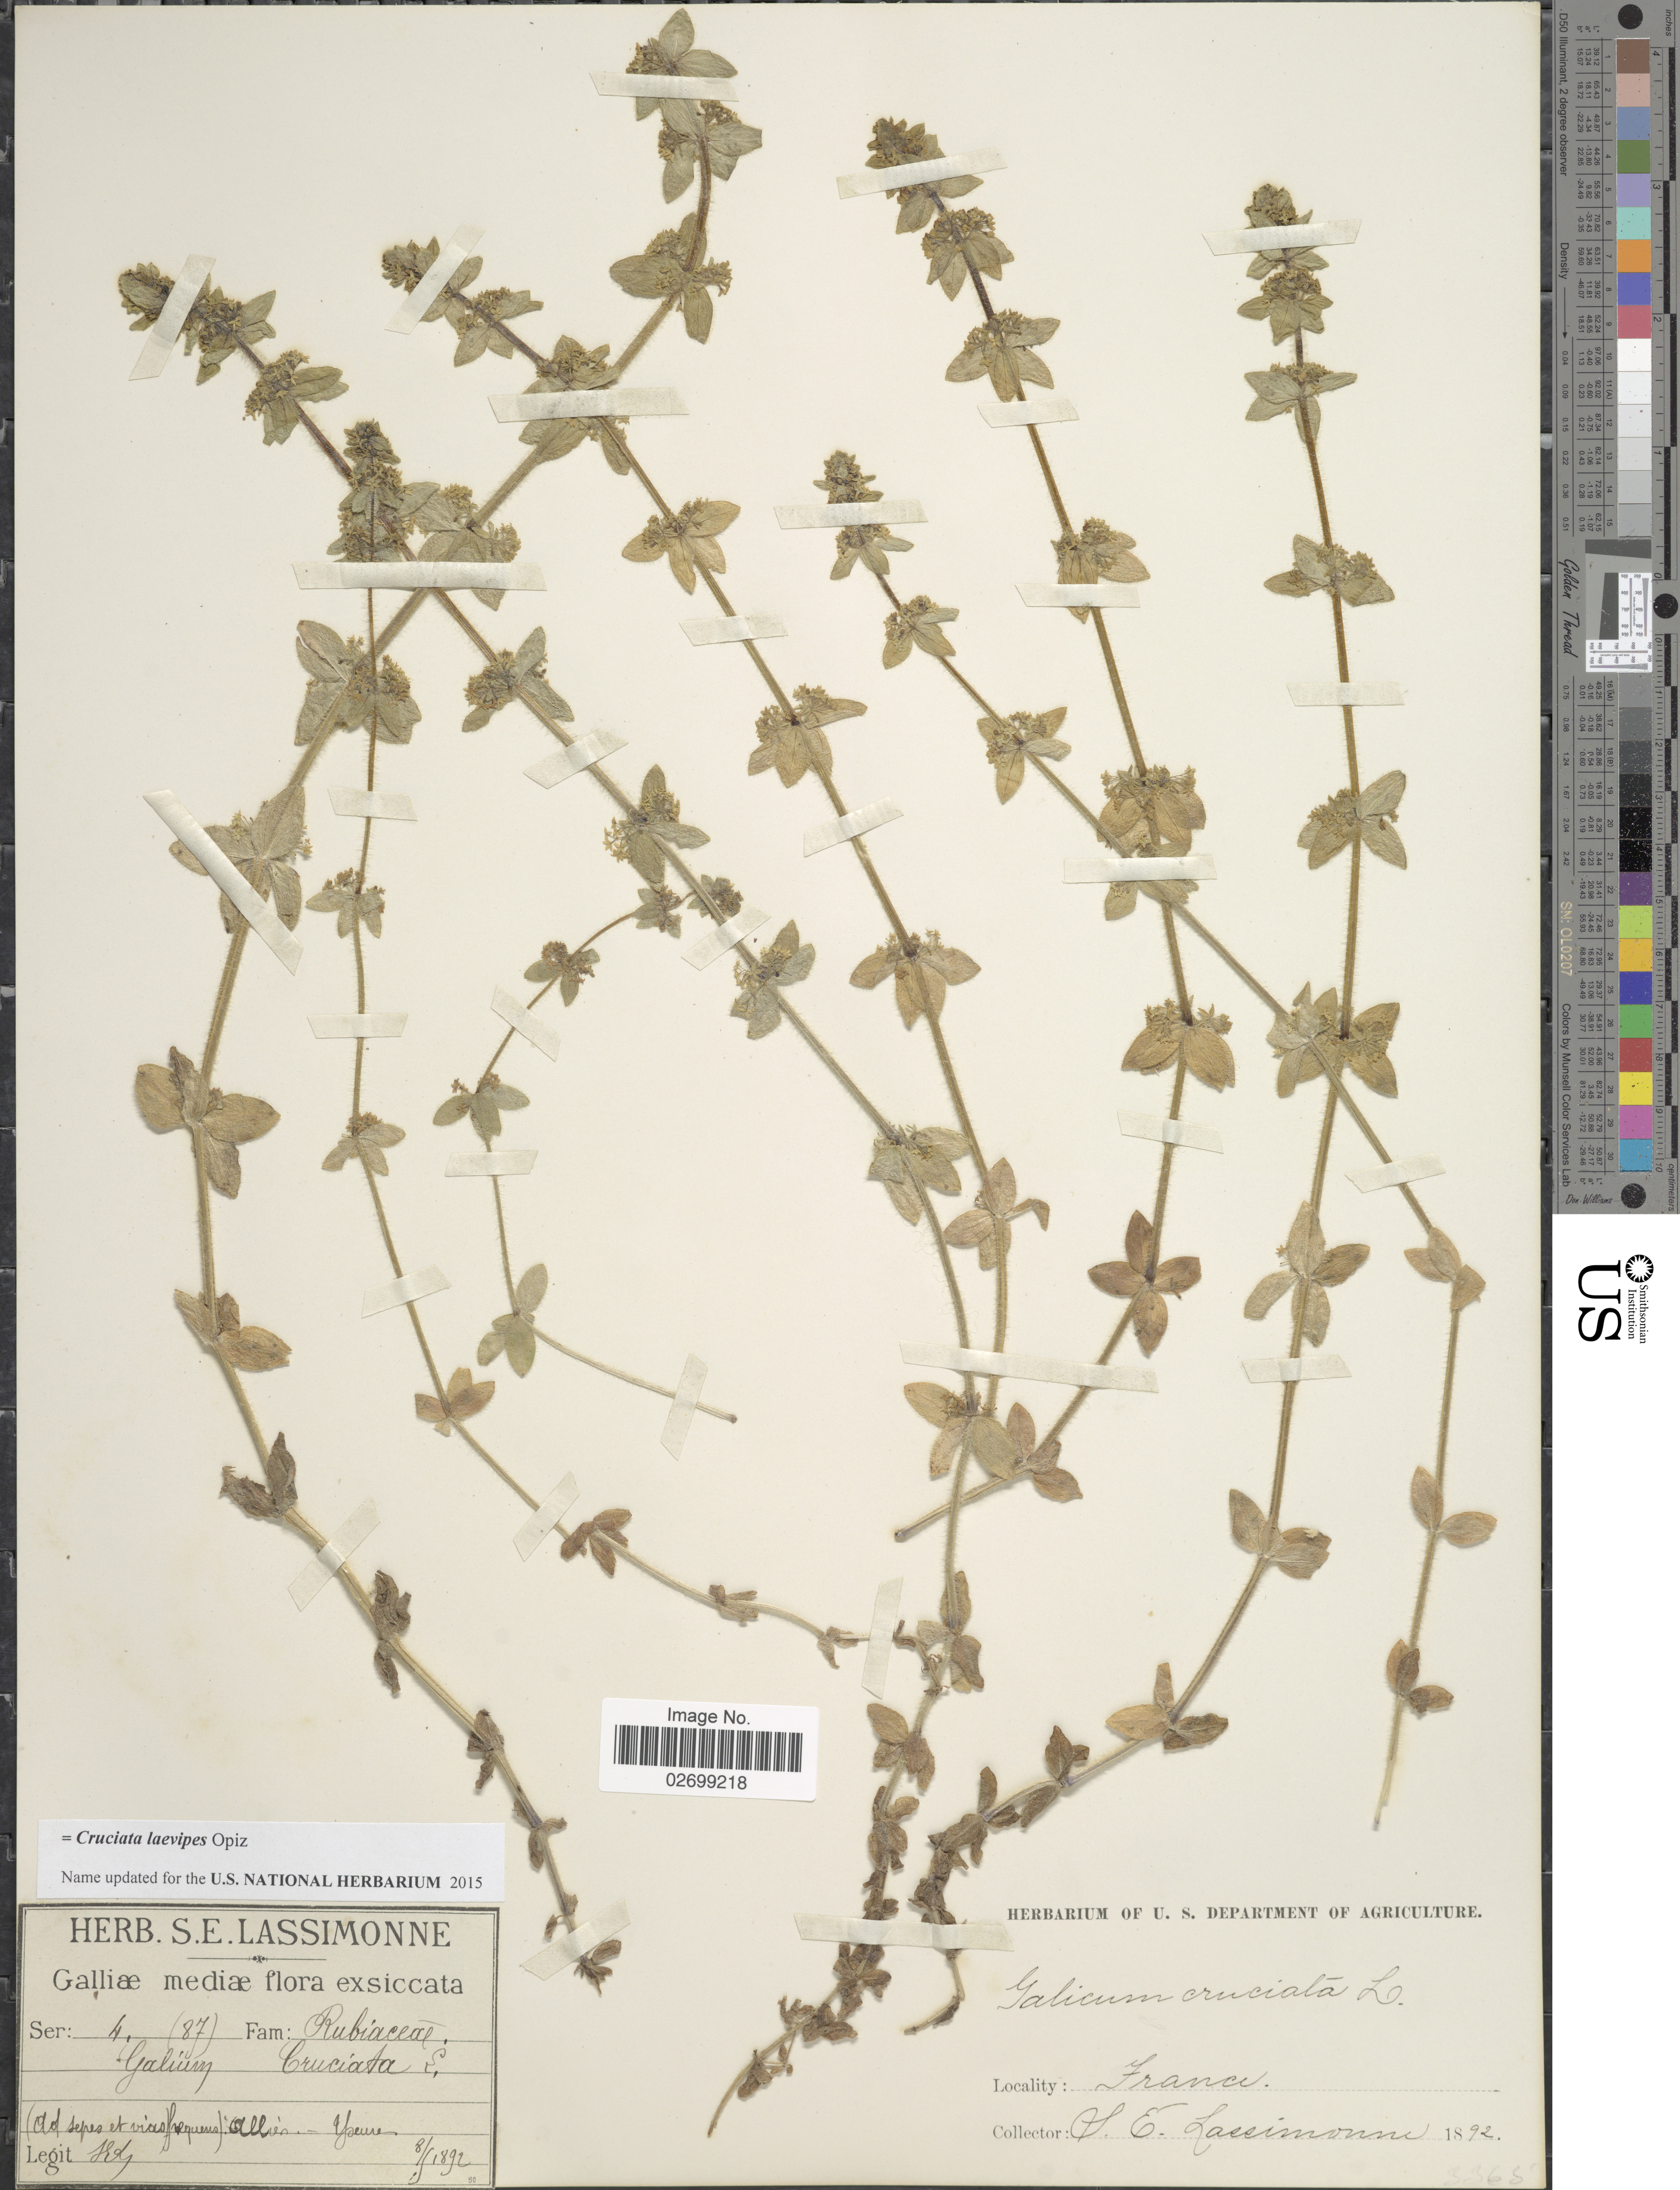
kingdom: Plantae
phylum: Tracheophyta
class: Magnoliopsida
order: Gentianales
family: Rubiaceae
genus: Cruciata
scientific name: Cruciata laevipes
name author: Opiz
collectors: S. Lassimonne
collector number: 4/87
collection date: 1892-08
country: France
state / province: Auvergne-Rhône-Alpes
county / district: Allier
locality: Galliae mediae, (Aif sepes et vias) frequens) Allier-Yzeure